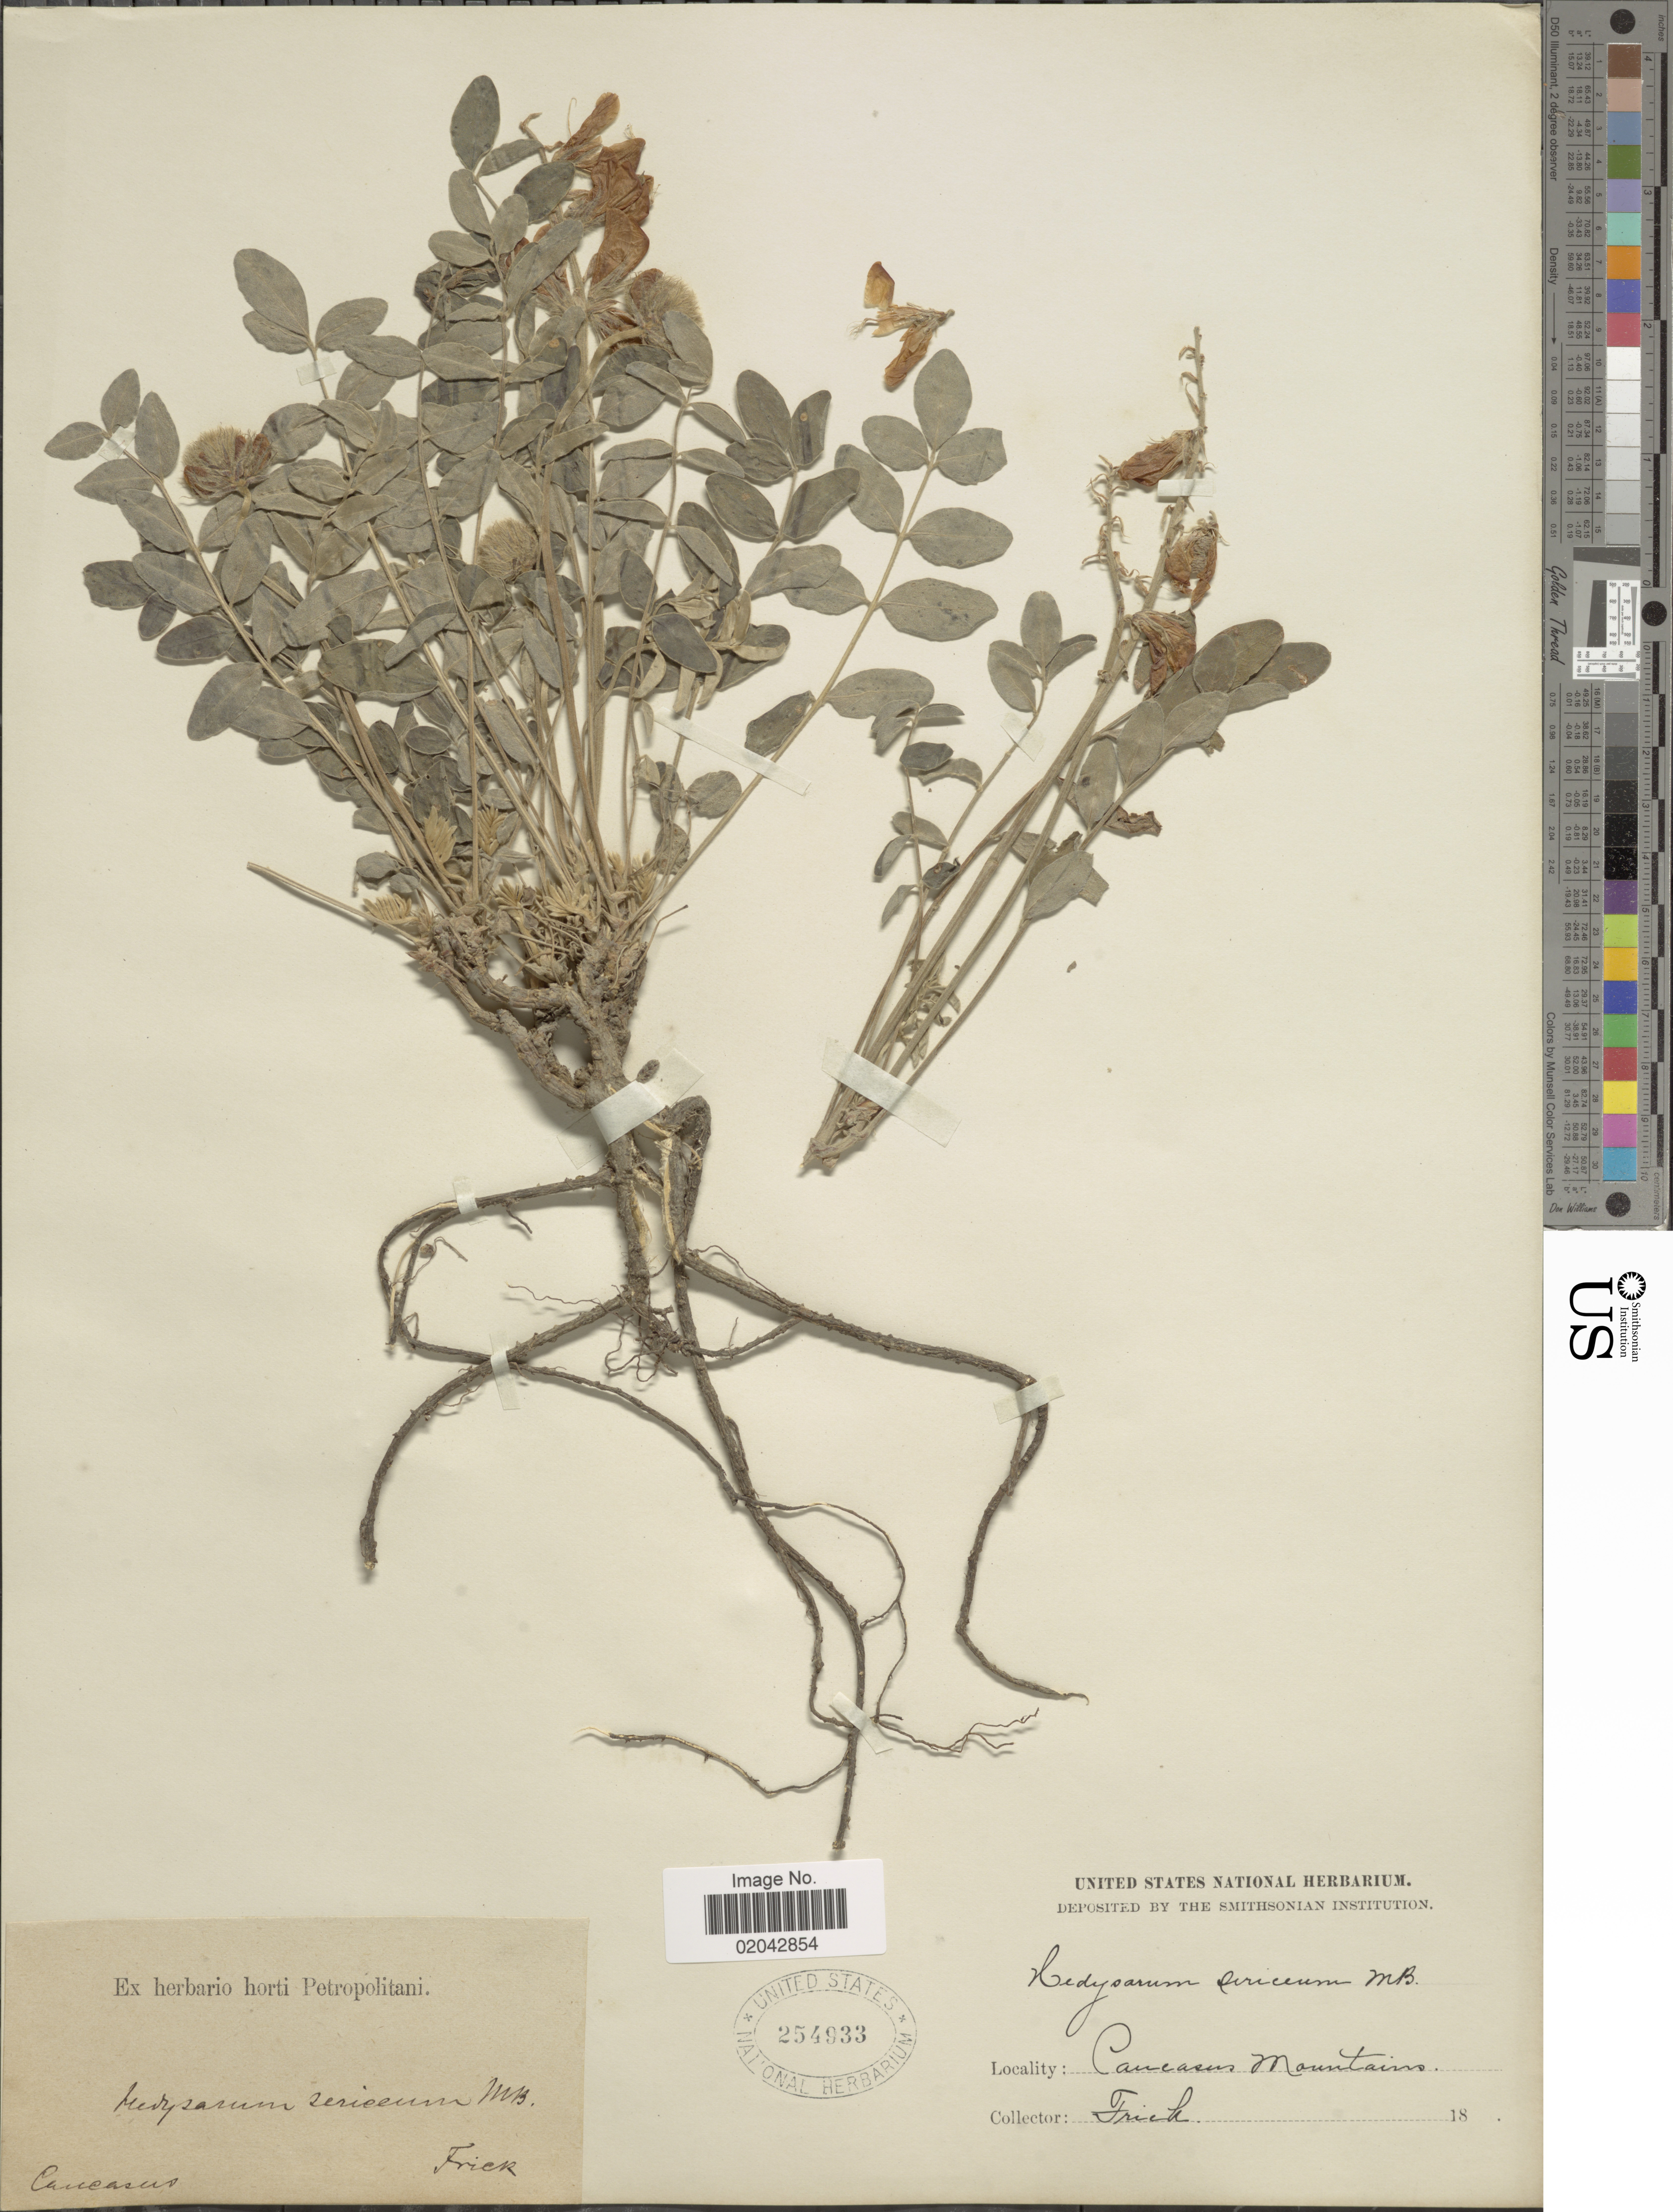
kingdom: Plantae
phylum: Tracheophyta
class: Magnoliopsida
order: Fabales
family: Fabaceae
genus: Hedysarum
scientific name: Hedysarum sericeum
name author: M. Bieb.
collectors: Frick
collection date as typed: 18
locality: Caucasus Mountains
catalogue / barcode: US 254933